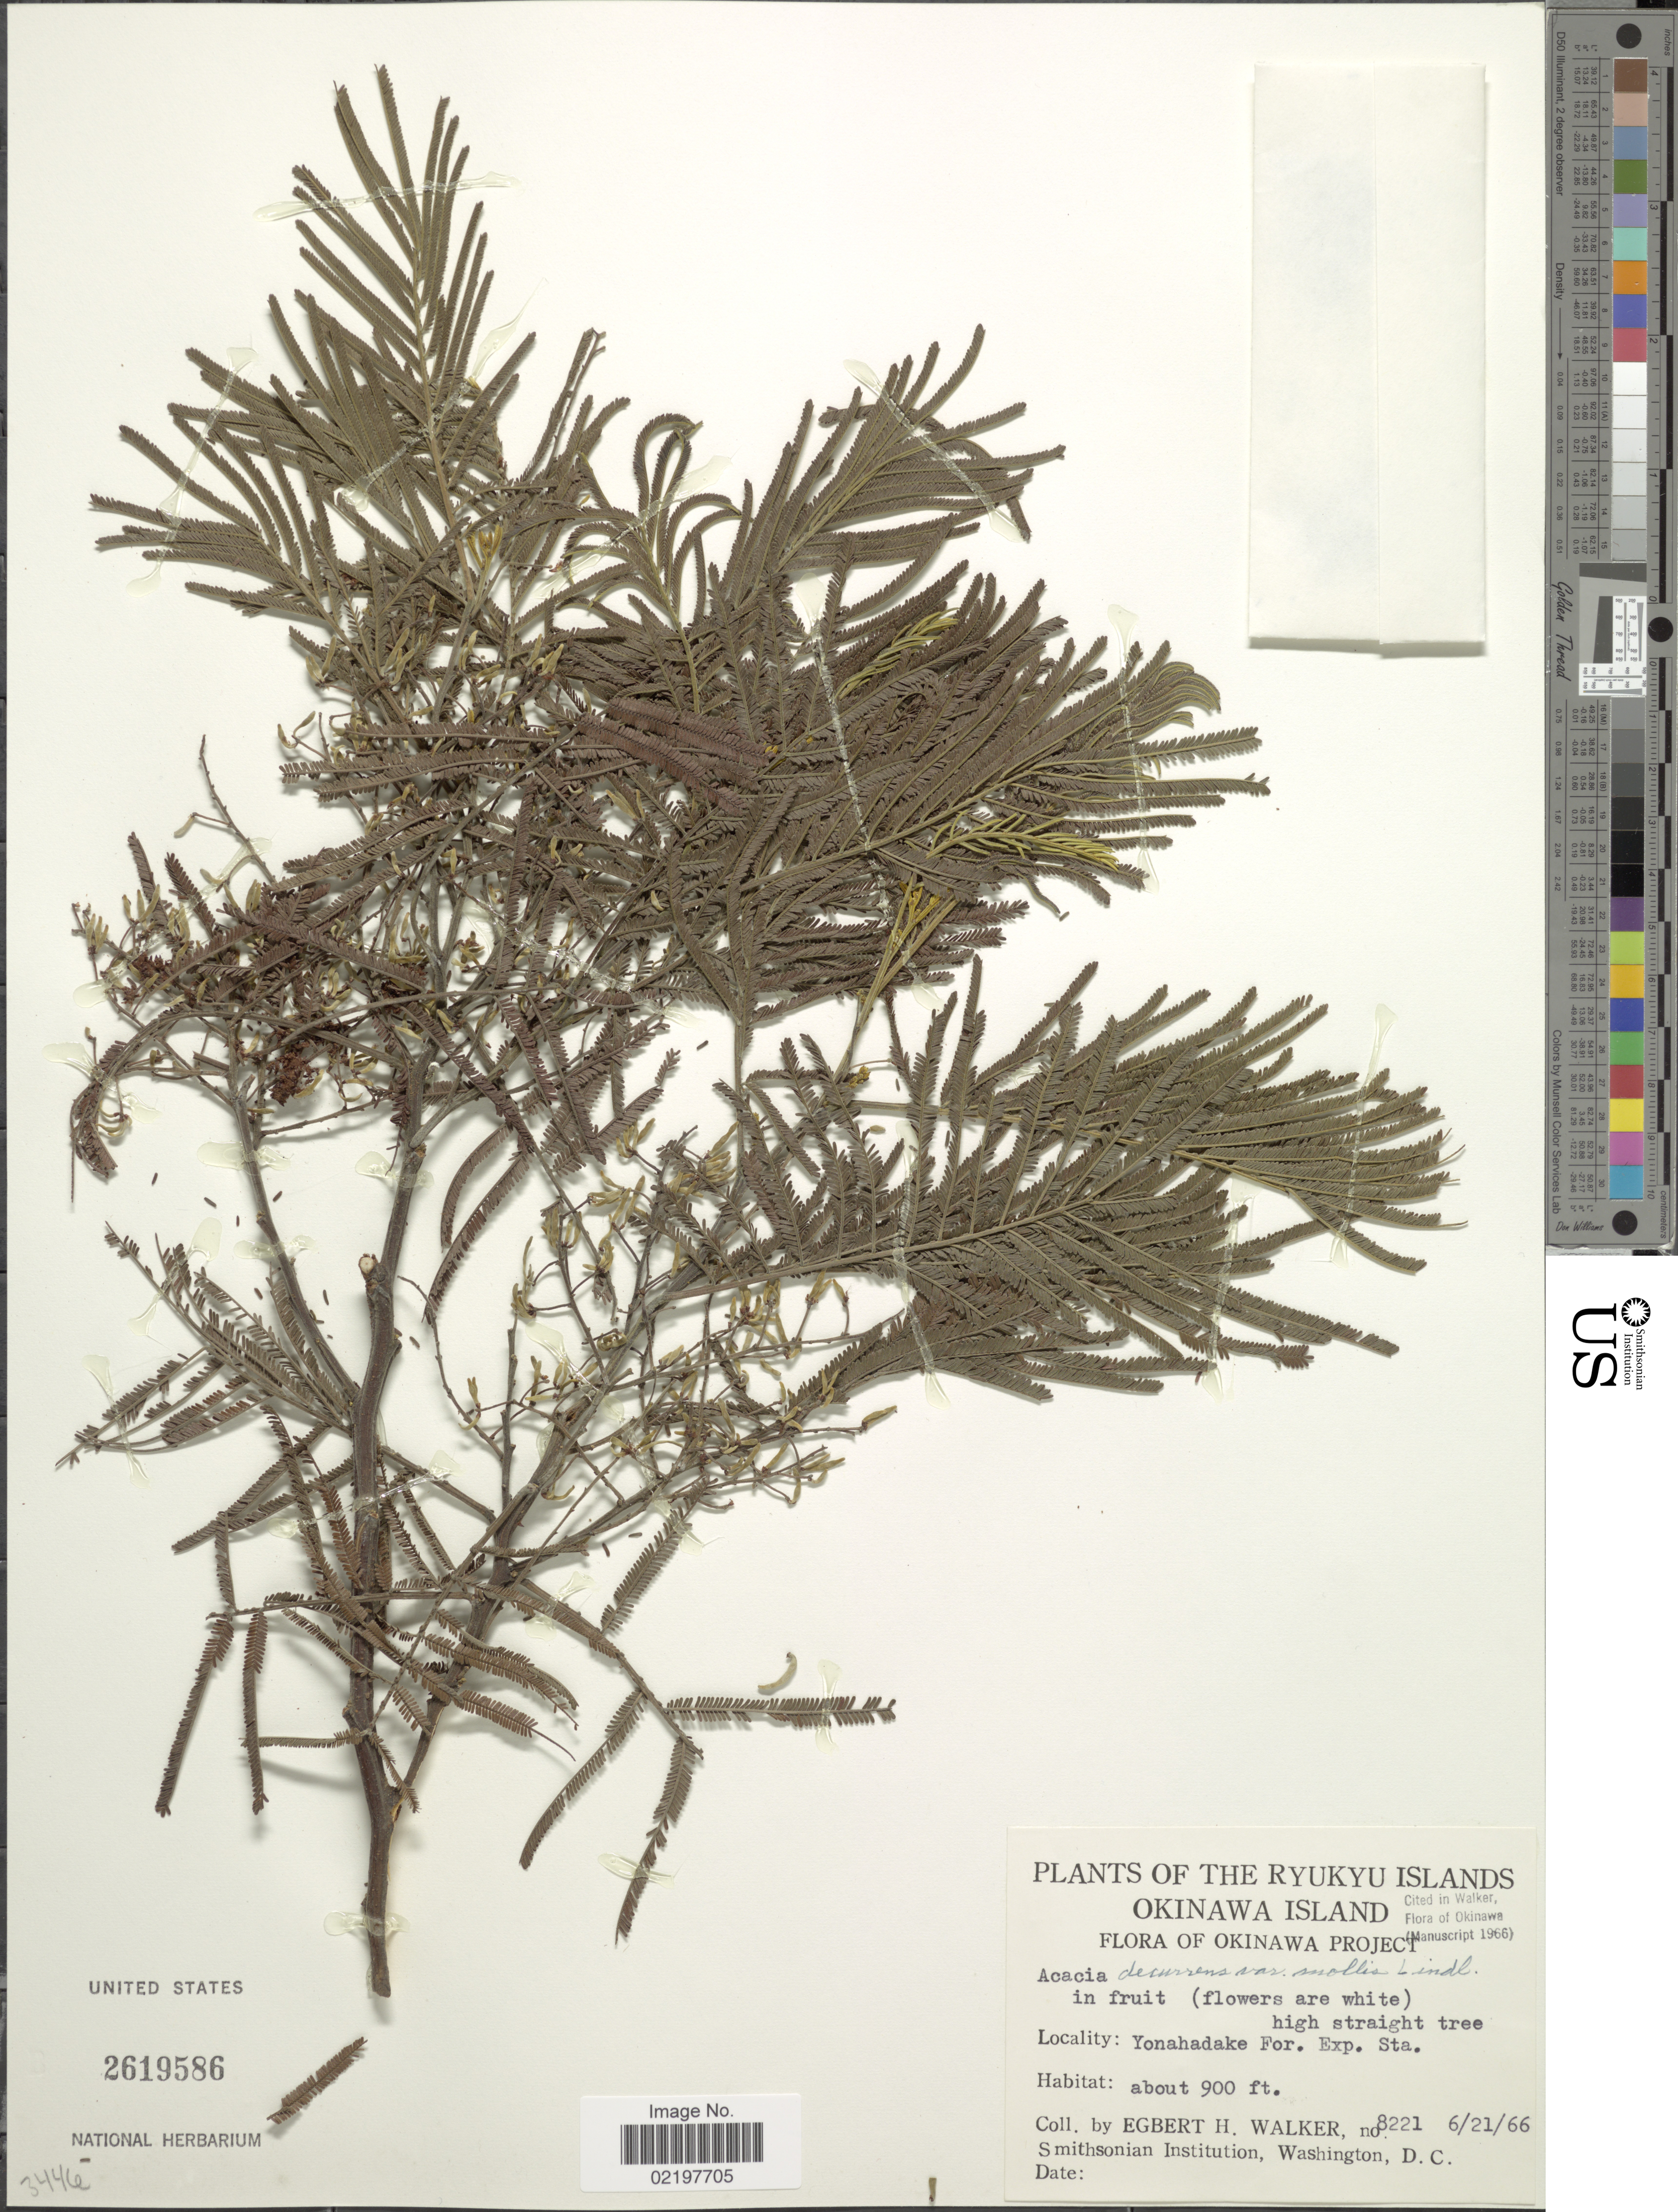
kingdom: Plantae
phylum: Tracheophyta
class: Magnoliopsida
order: Fabales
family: Fabaceae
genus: Acacia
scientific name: Acacia decurrens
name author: (J.C. Wendl.) Willd.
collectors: E. H. Walker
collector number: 8221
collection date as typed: Transcribed d/m/y: 21/6/66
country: Japan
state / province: Okinawa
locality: The Ryukyu Islands, Okinawa Island, Okinawa Project, Yonahadake For. Exp. Sta.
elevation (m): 274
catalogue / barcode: US 2619586